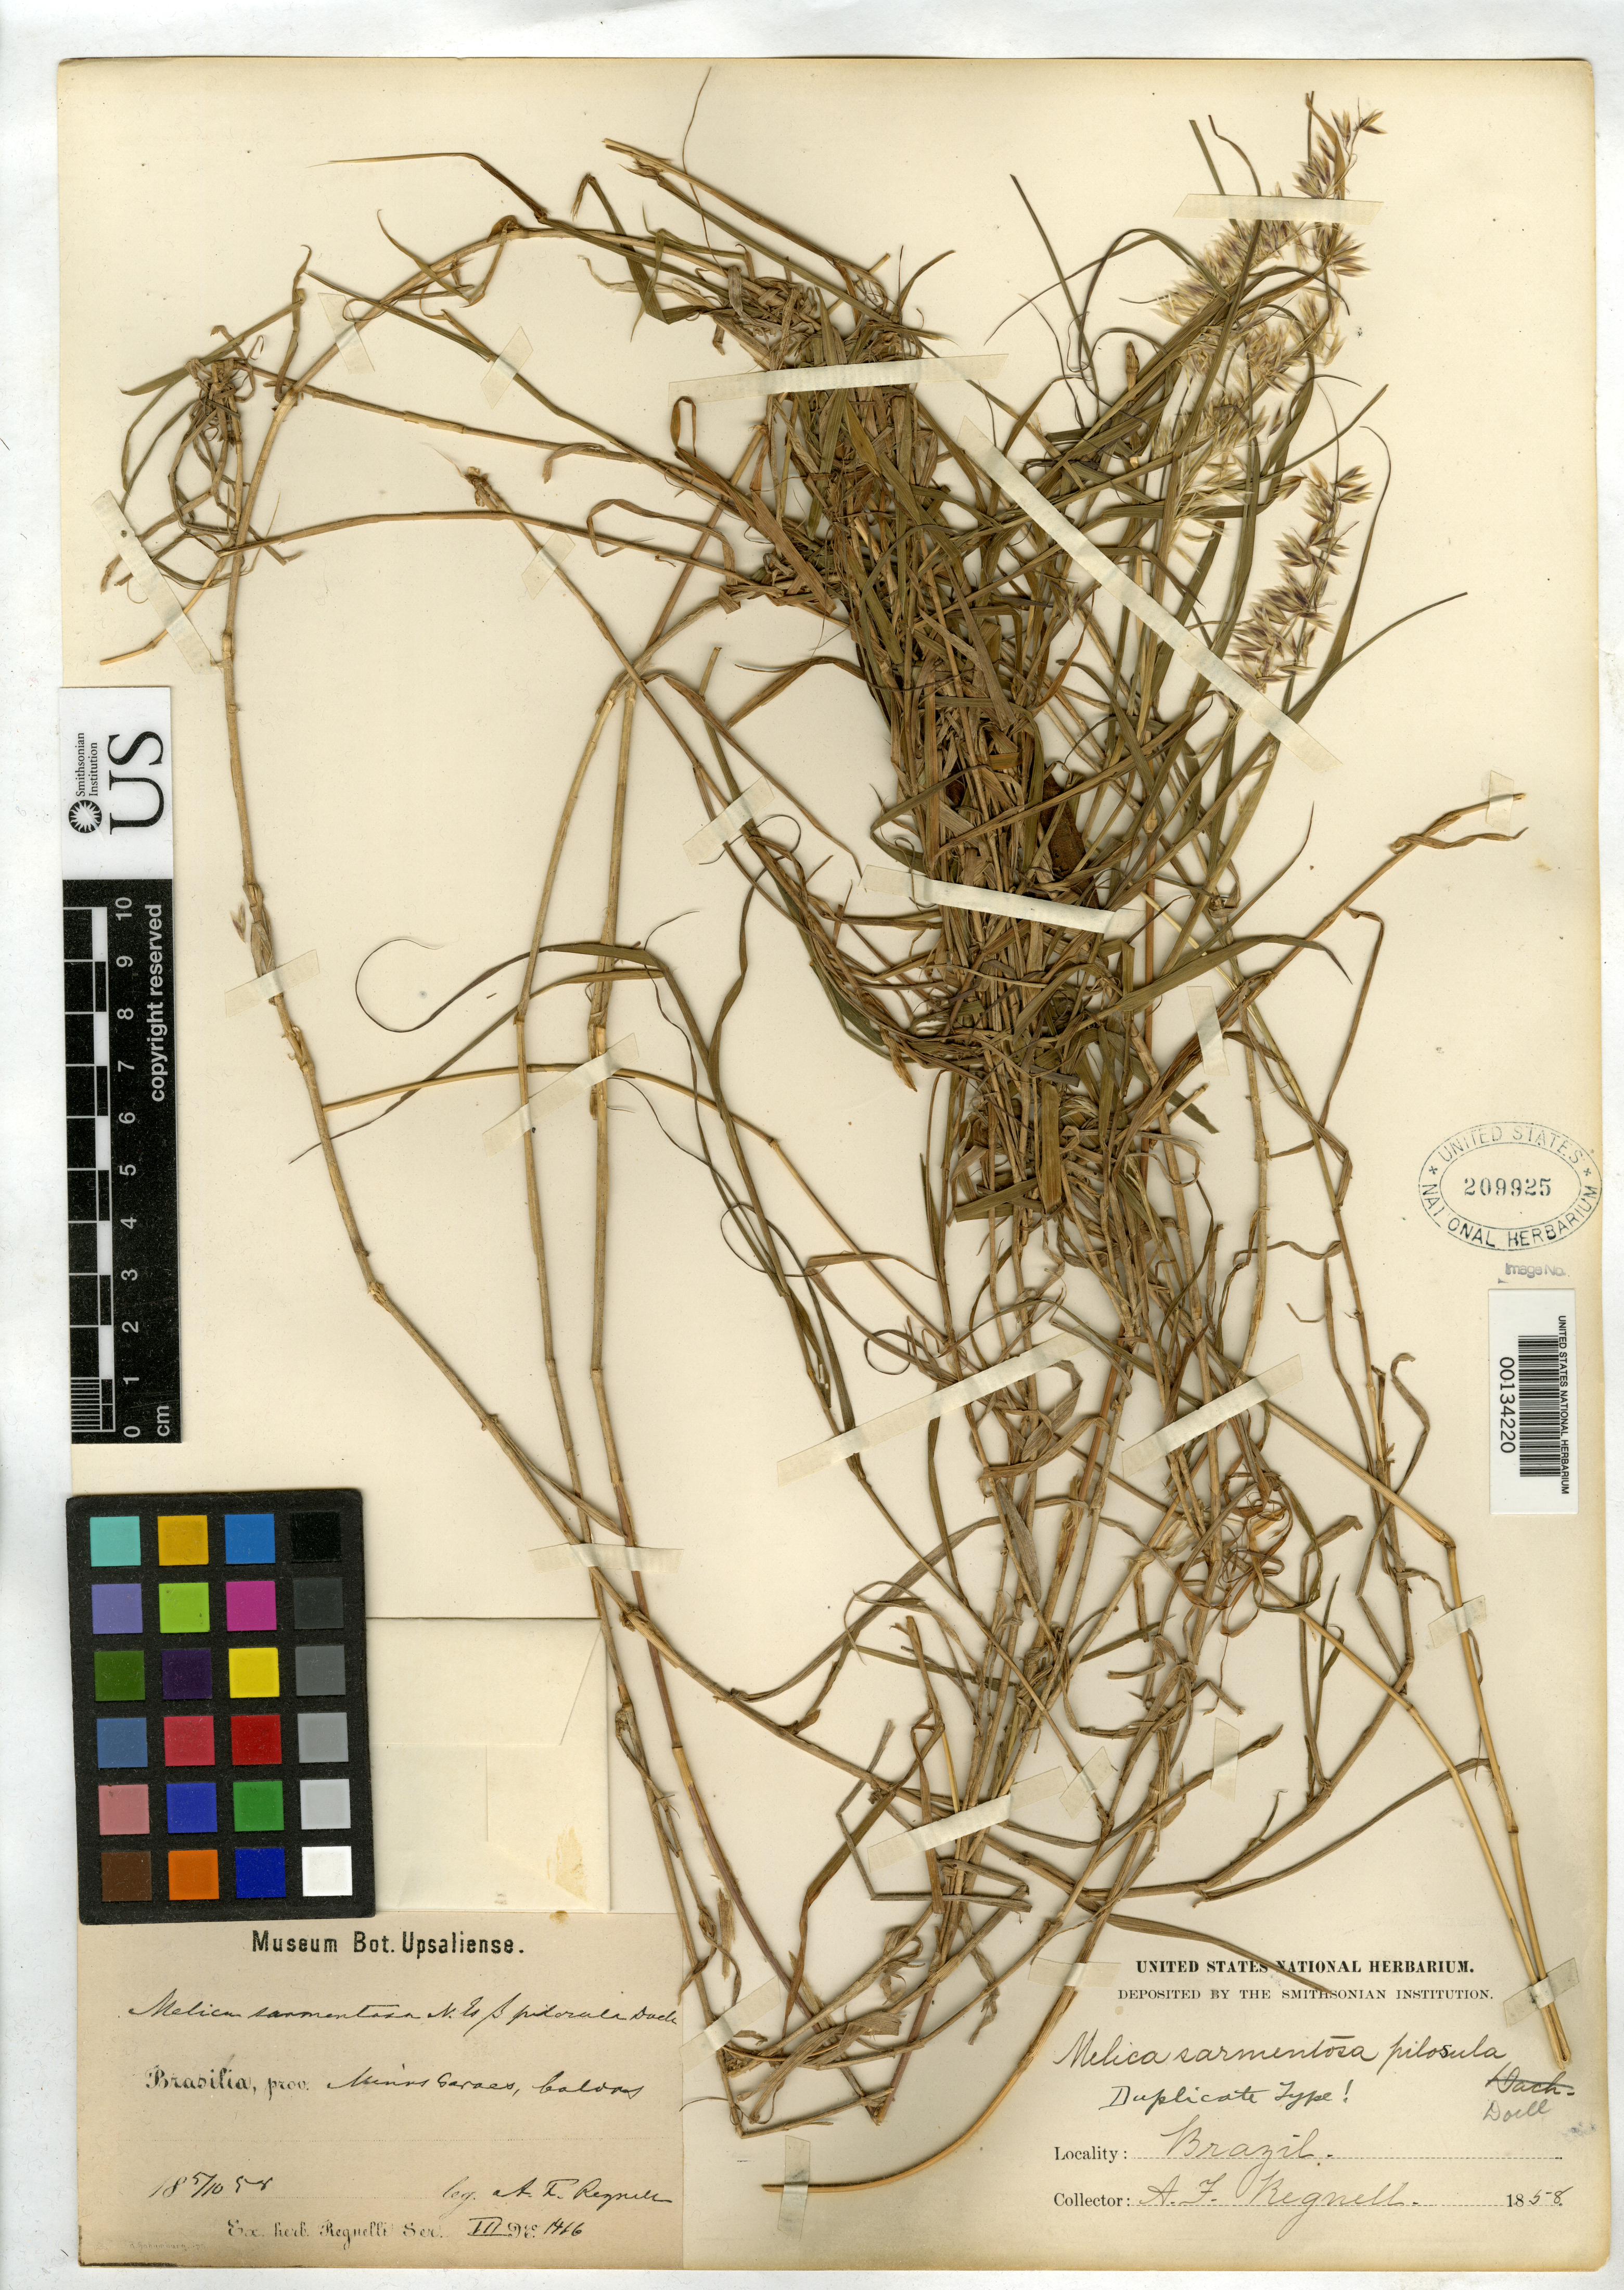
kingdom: Plantae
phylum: Tracheophyta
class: Liliopsida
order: Poales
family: Poaceae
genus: Melica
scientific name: Melica sarmentosa var. pilosula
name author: Döll in Mart.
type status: Type Collection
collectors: A. F. Regnell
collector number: Regn. Hb. Ser. III, 1416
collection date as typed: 05 Oct 1858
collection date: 1858-10-05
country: Brazil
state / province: Minas Gerais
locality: Caldas.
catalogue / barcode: US 209925